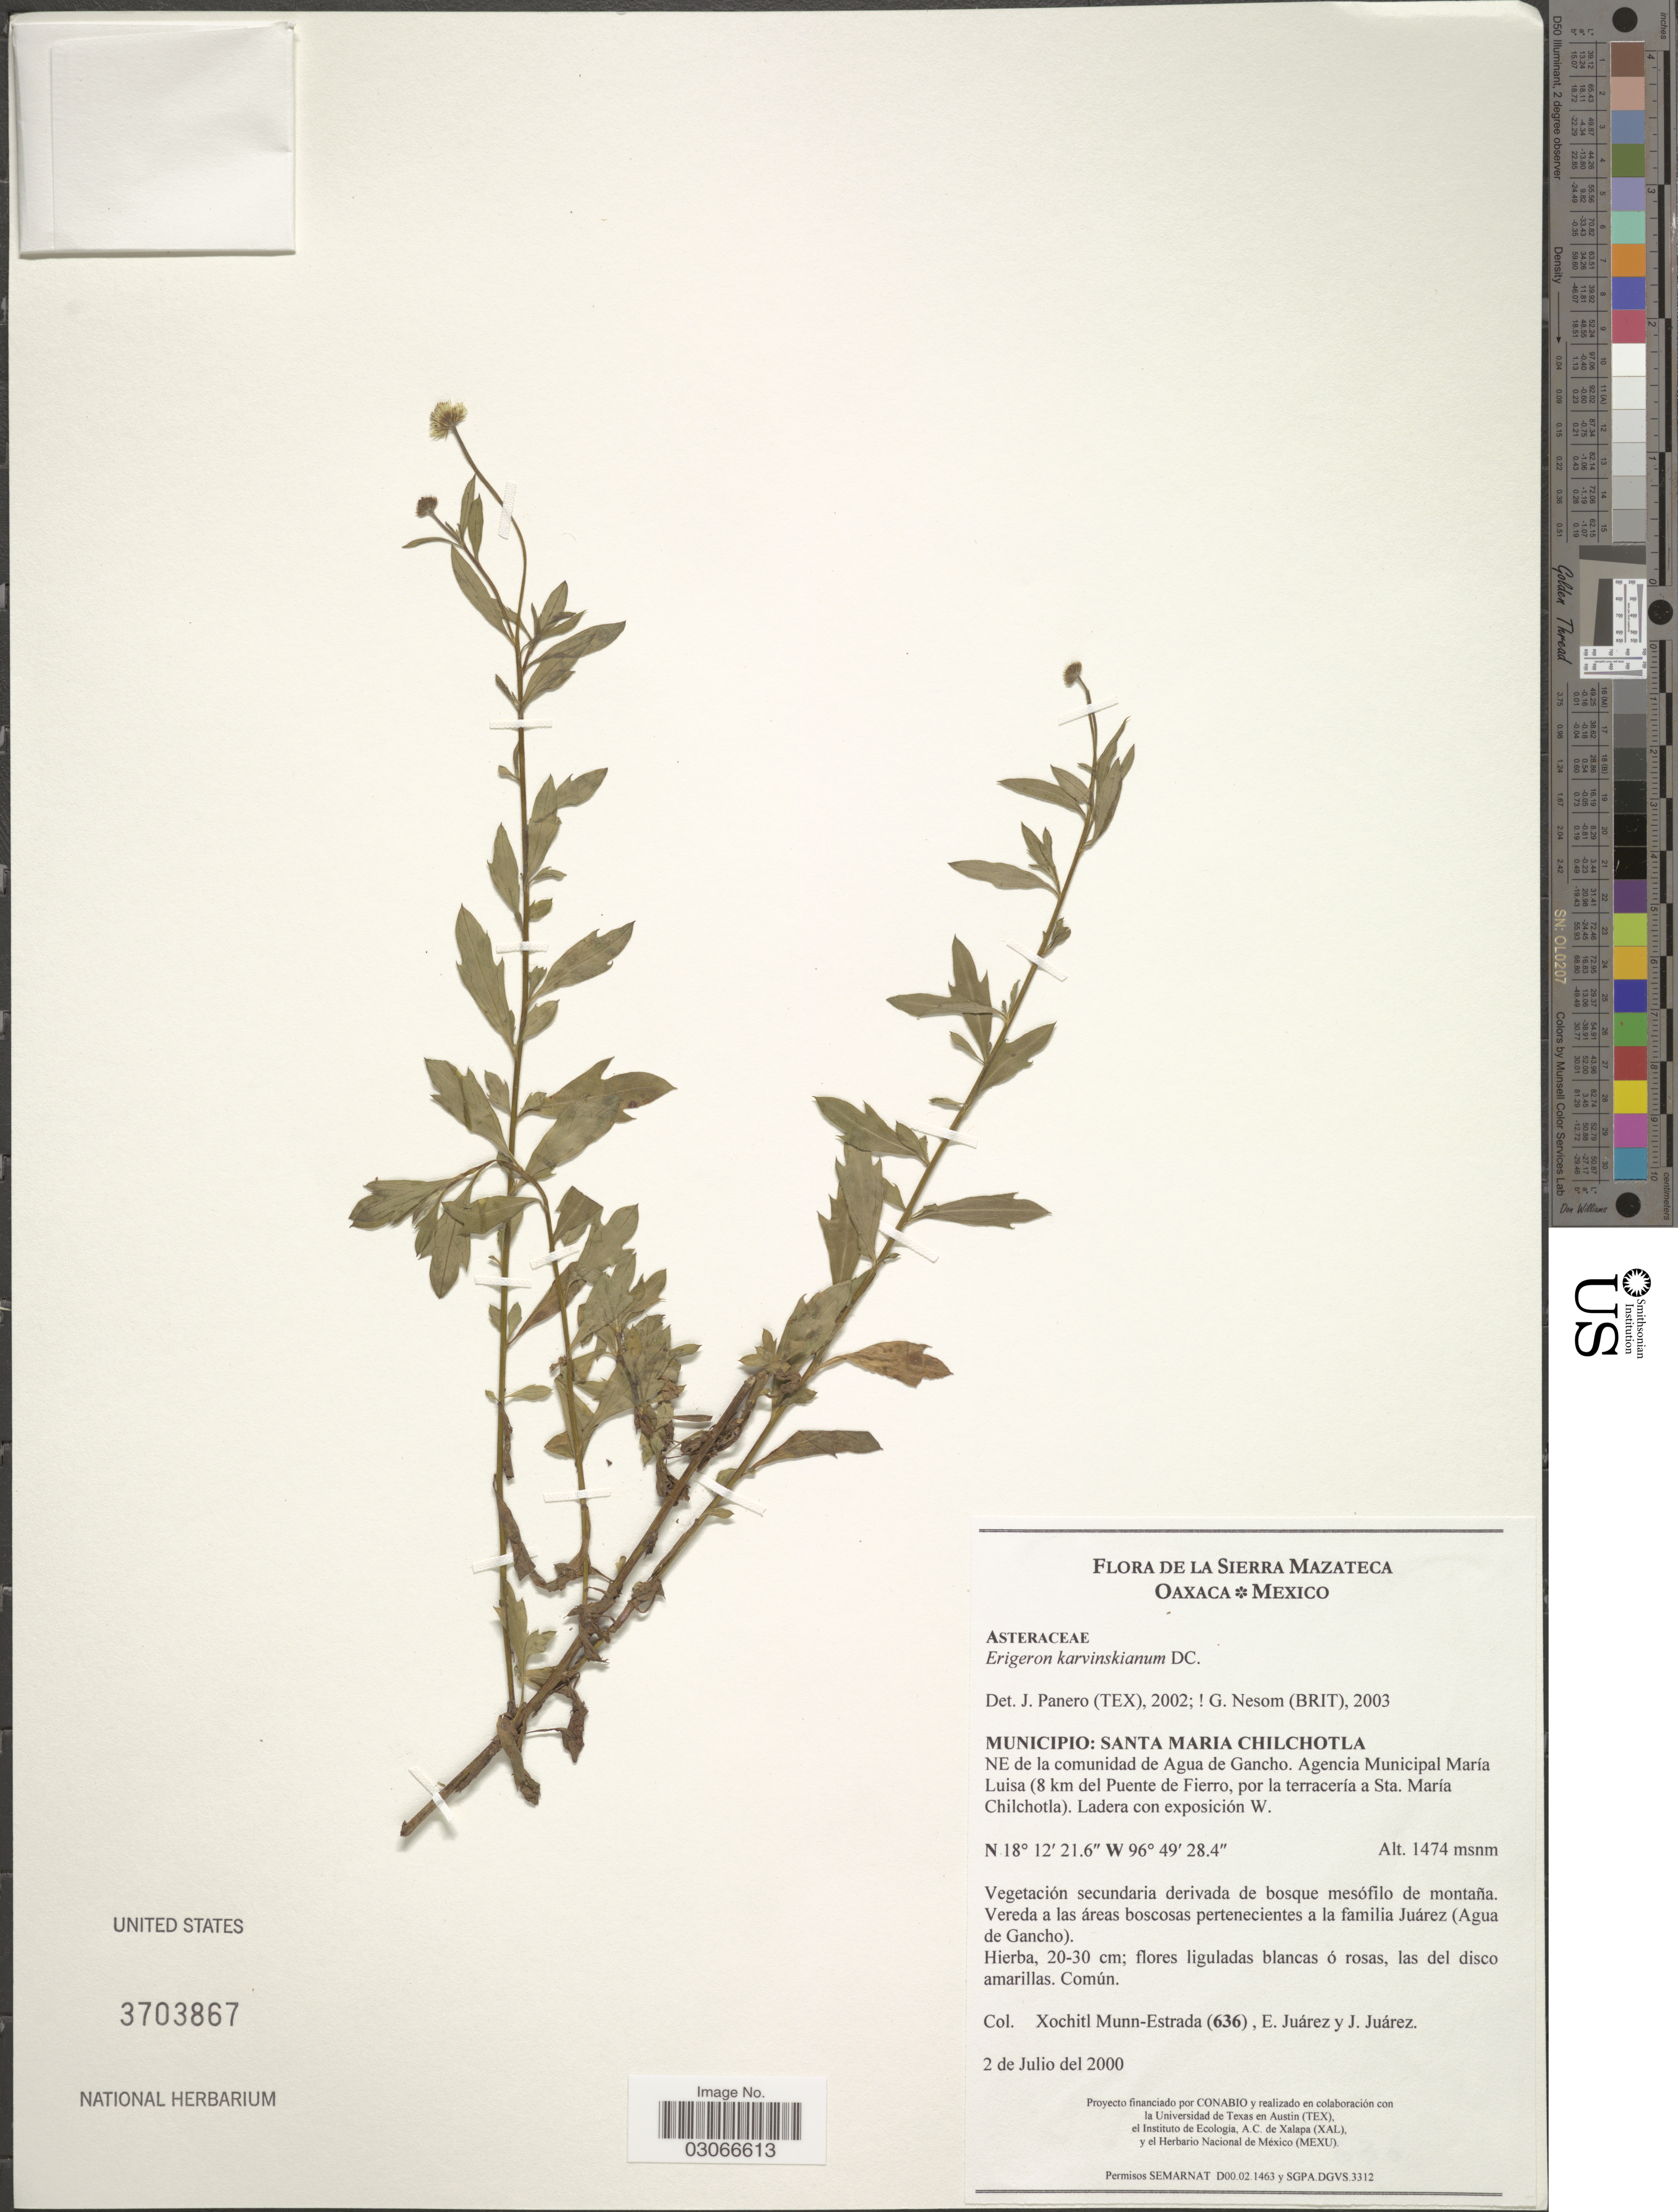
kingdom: Plantae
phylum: Tracheophyta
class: Magnoliopsida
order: Asterales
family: Asteraceae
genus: Erigeron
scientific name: Erigeron karvinskianus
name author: DC.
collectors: X. Munn-Estrada, E. Juarez & J. Juarez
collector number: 636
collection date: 2000-07-02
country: Mexico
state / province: Oaxaca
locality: De La Sierra Mazateca. Municipio: Santa Maria Chilchotla NE de la comunidad de Agua de Gancho. Agencia Municipal María Luisa (8 km del Puente de Fierro, por la terracería a Sta. maría Chilchotla). Ladera exposición.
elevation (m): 1474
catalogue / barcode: US 3703867